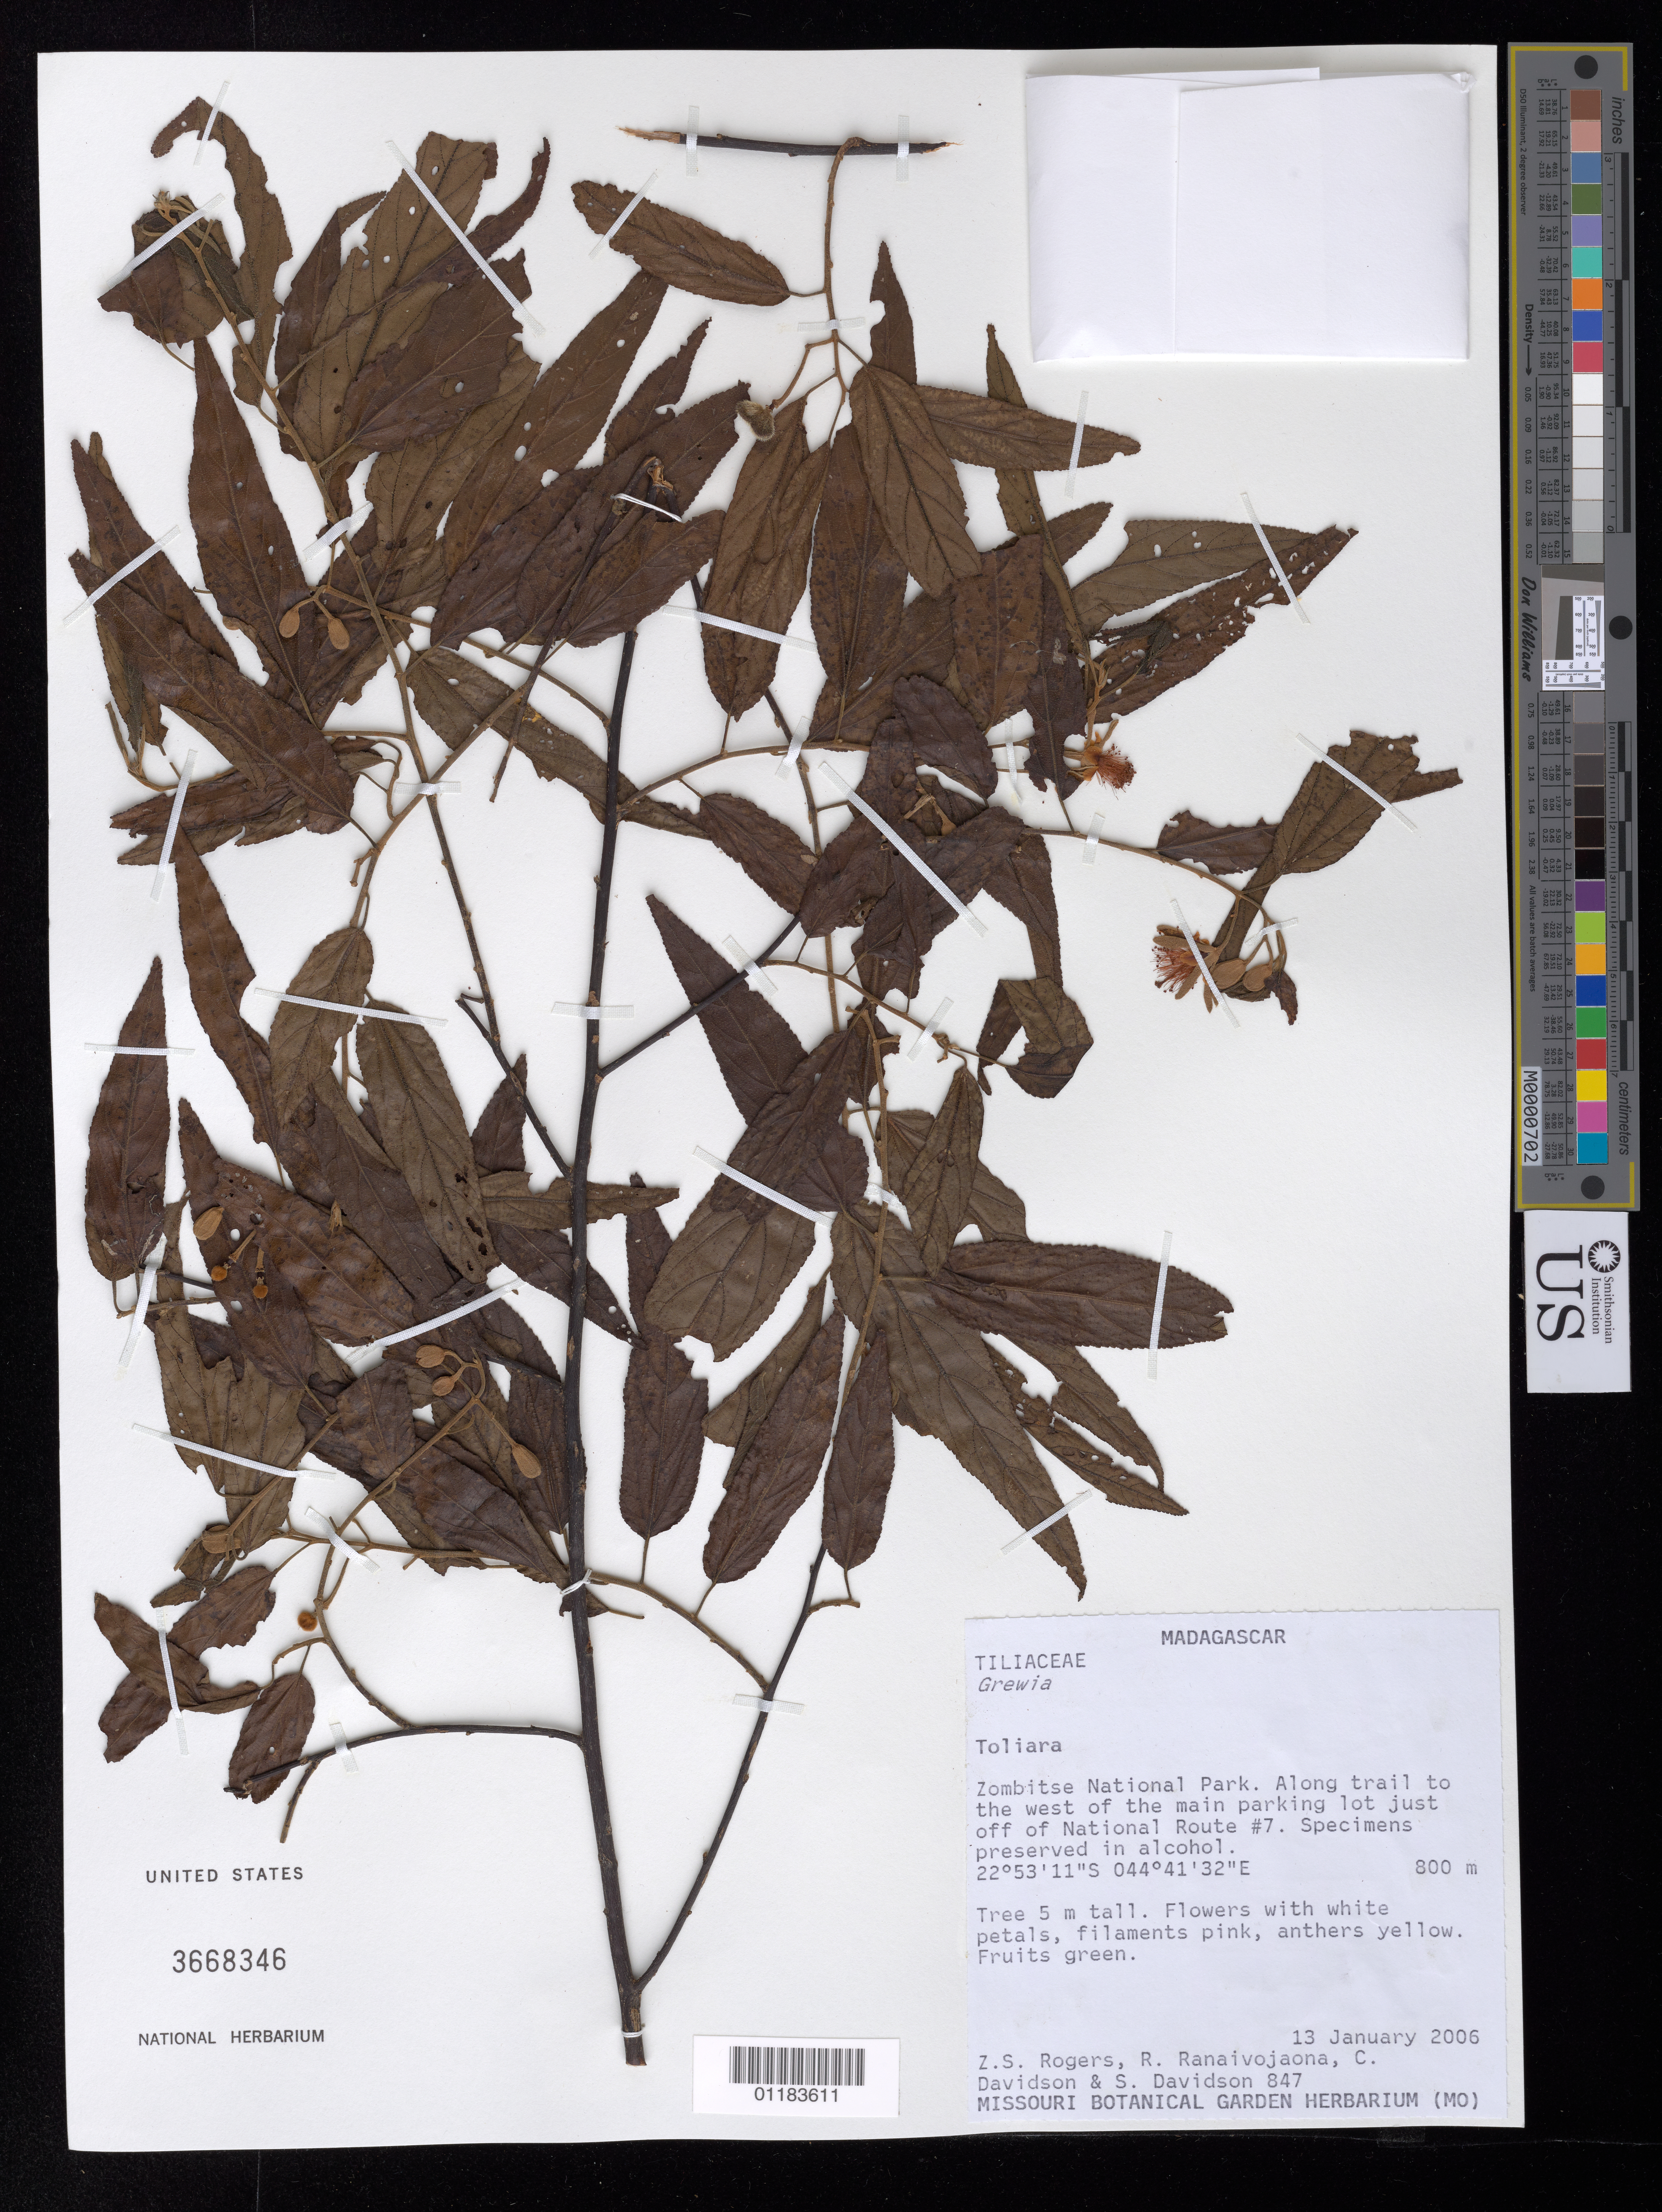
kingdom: Plantae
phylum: Tracheophyta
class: Magnoliopsida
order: Malvales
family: Malvaceae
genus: Grewia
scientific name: Grewia barorum Capuron, ined.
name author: Capuron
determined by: Jourdain-Fievet, L.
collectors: Z. S. Rogers, R. Ranaivojaona, C. Davidson & S. Davidson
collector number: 847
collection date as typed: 13 January 2006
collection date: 2006-01-13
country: Madagascar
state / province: Atsimo-Andrefana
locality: Zombitse National Park, along trail to the W of the main parking lot just off of National Route #7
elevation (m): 800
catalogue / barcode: US 3668346